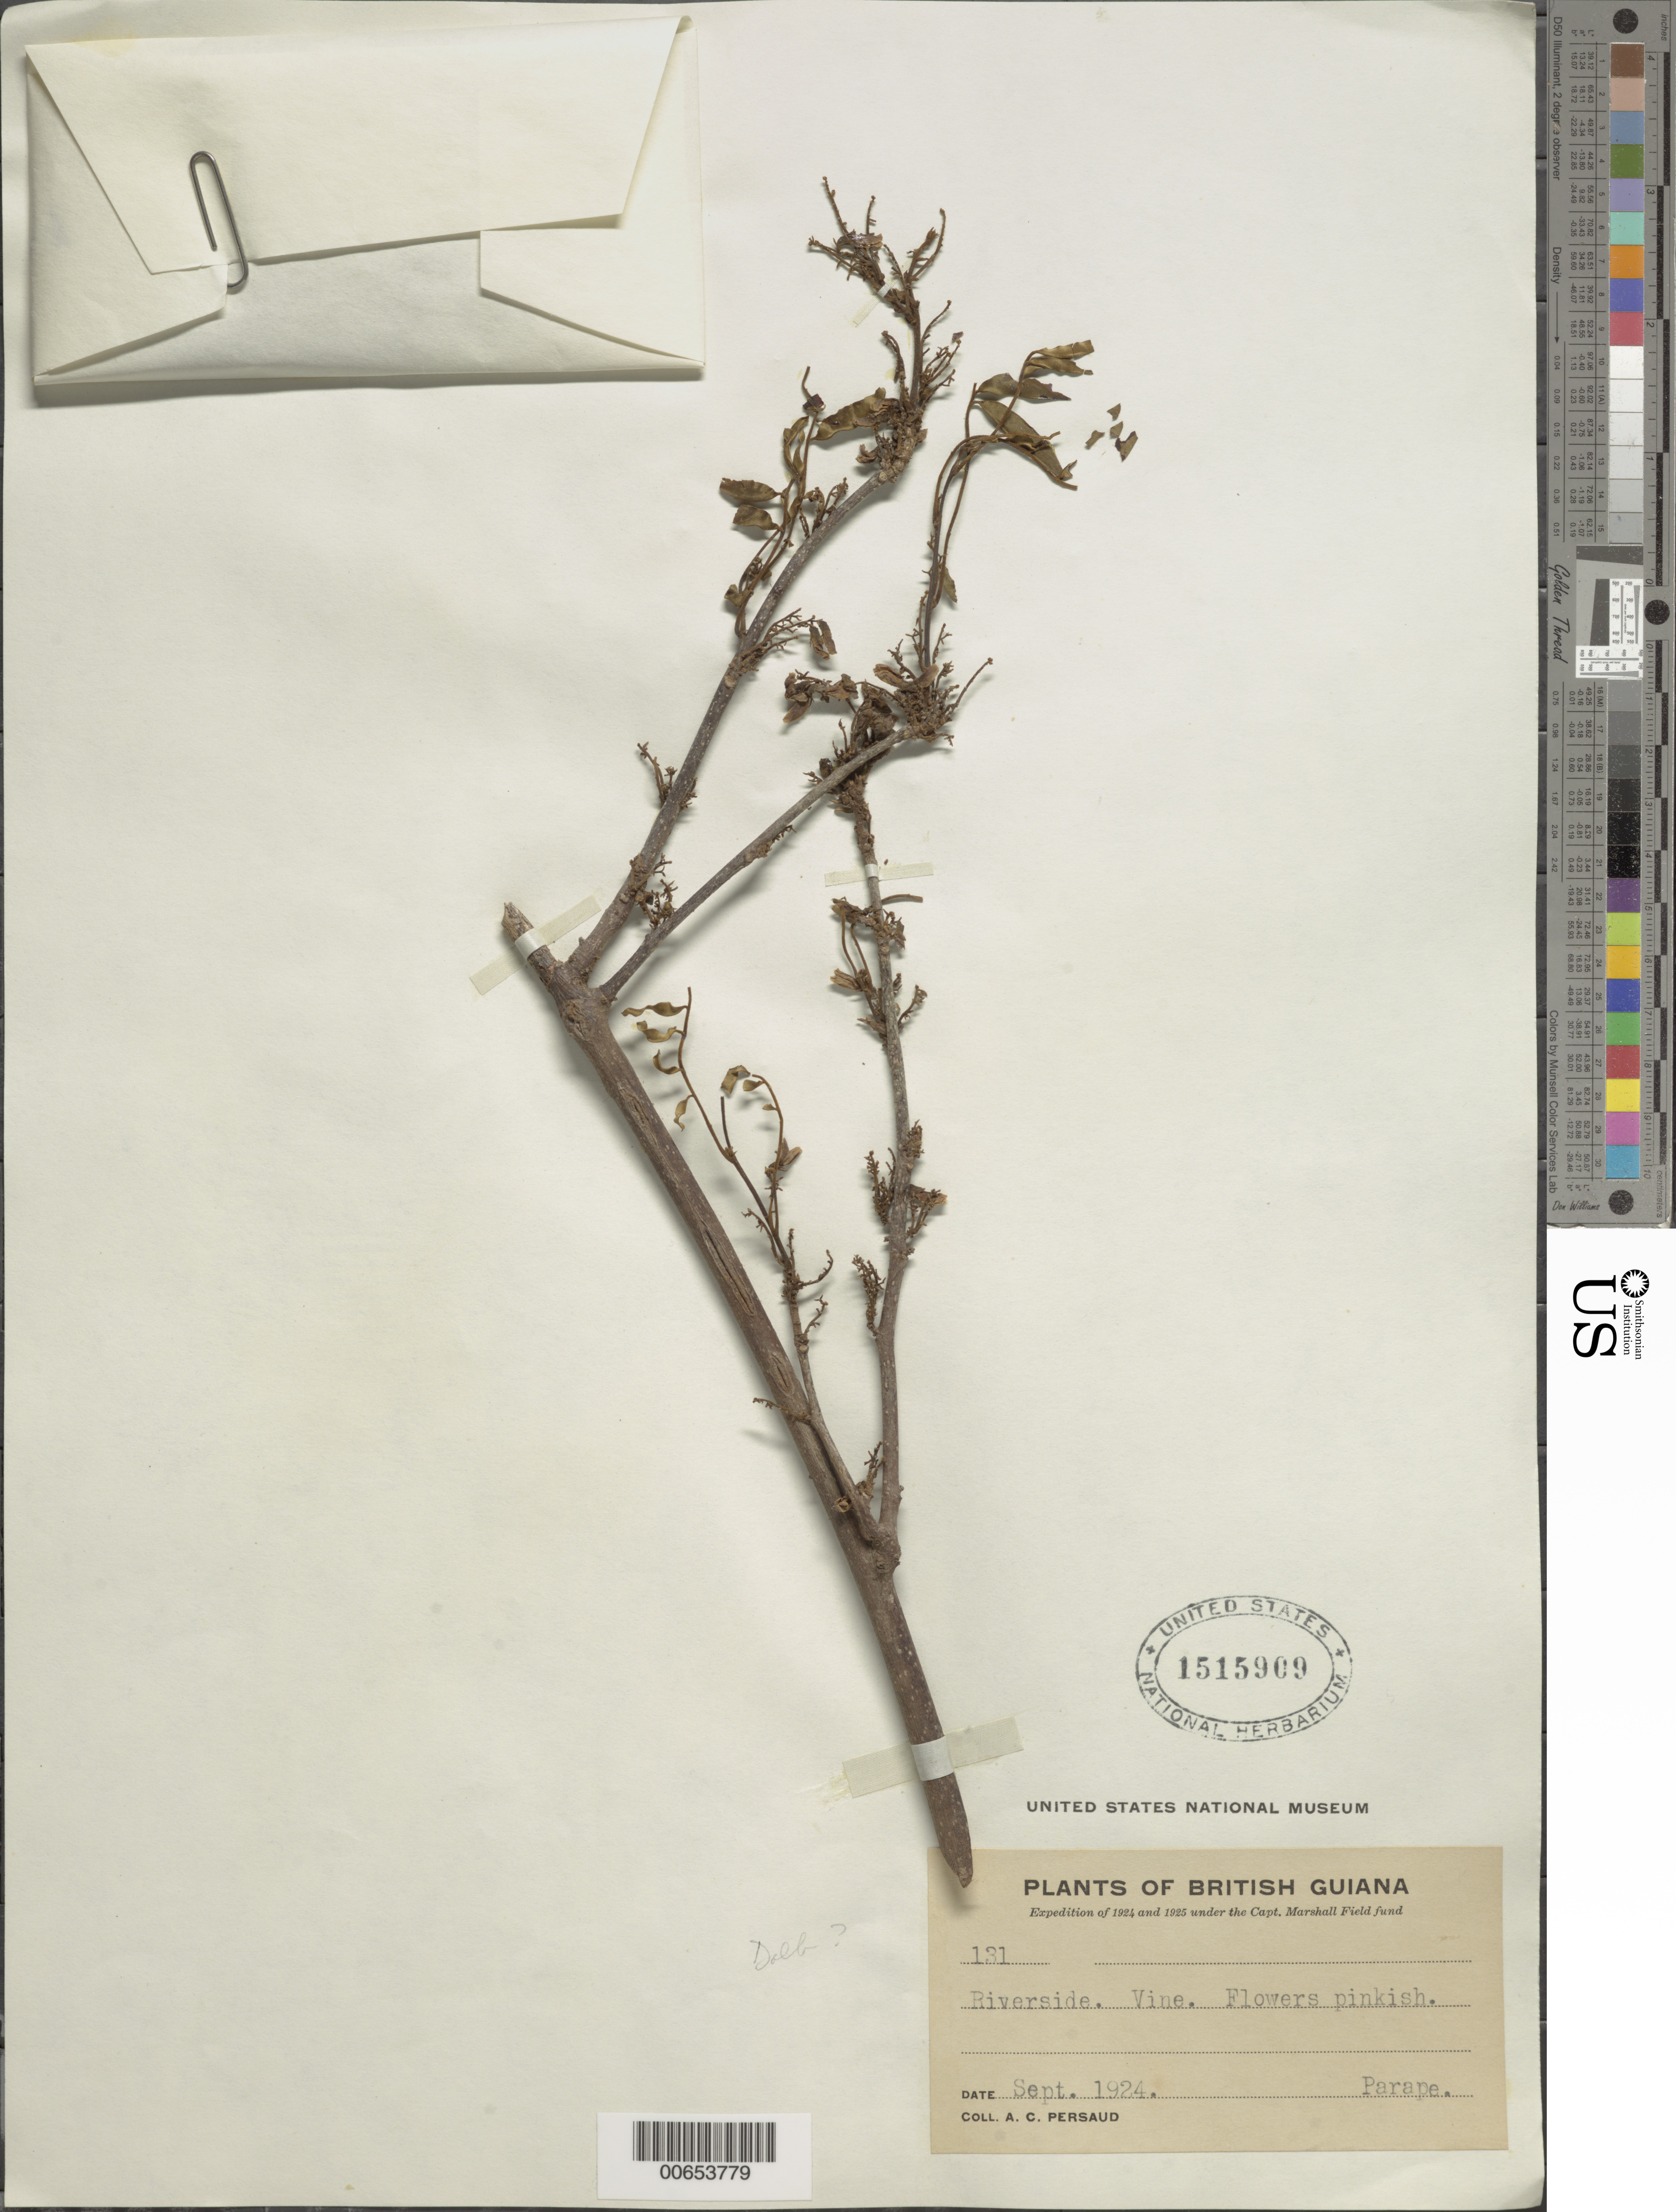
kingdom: Plantae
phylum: Tracheophyta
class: Magnoliopsida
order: Fabales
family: Fabaceae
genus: Dalbergia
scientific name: Dalbergia sp.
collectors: A. Persaud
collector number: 131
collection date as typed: Sep-24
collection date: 1924-09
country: Guyana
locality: Parape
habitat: Riverside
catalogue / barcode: US 1515909